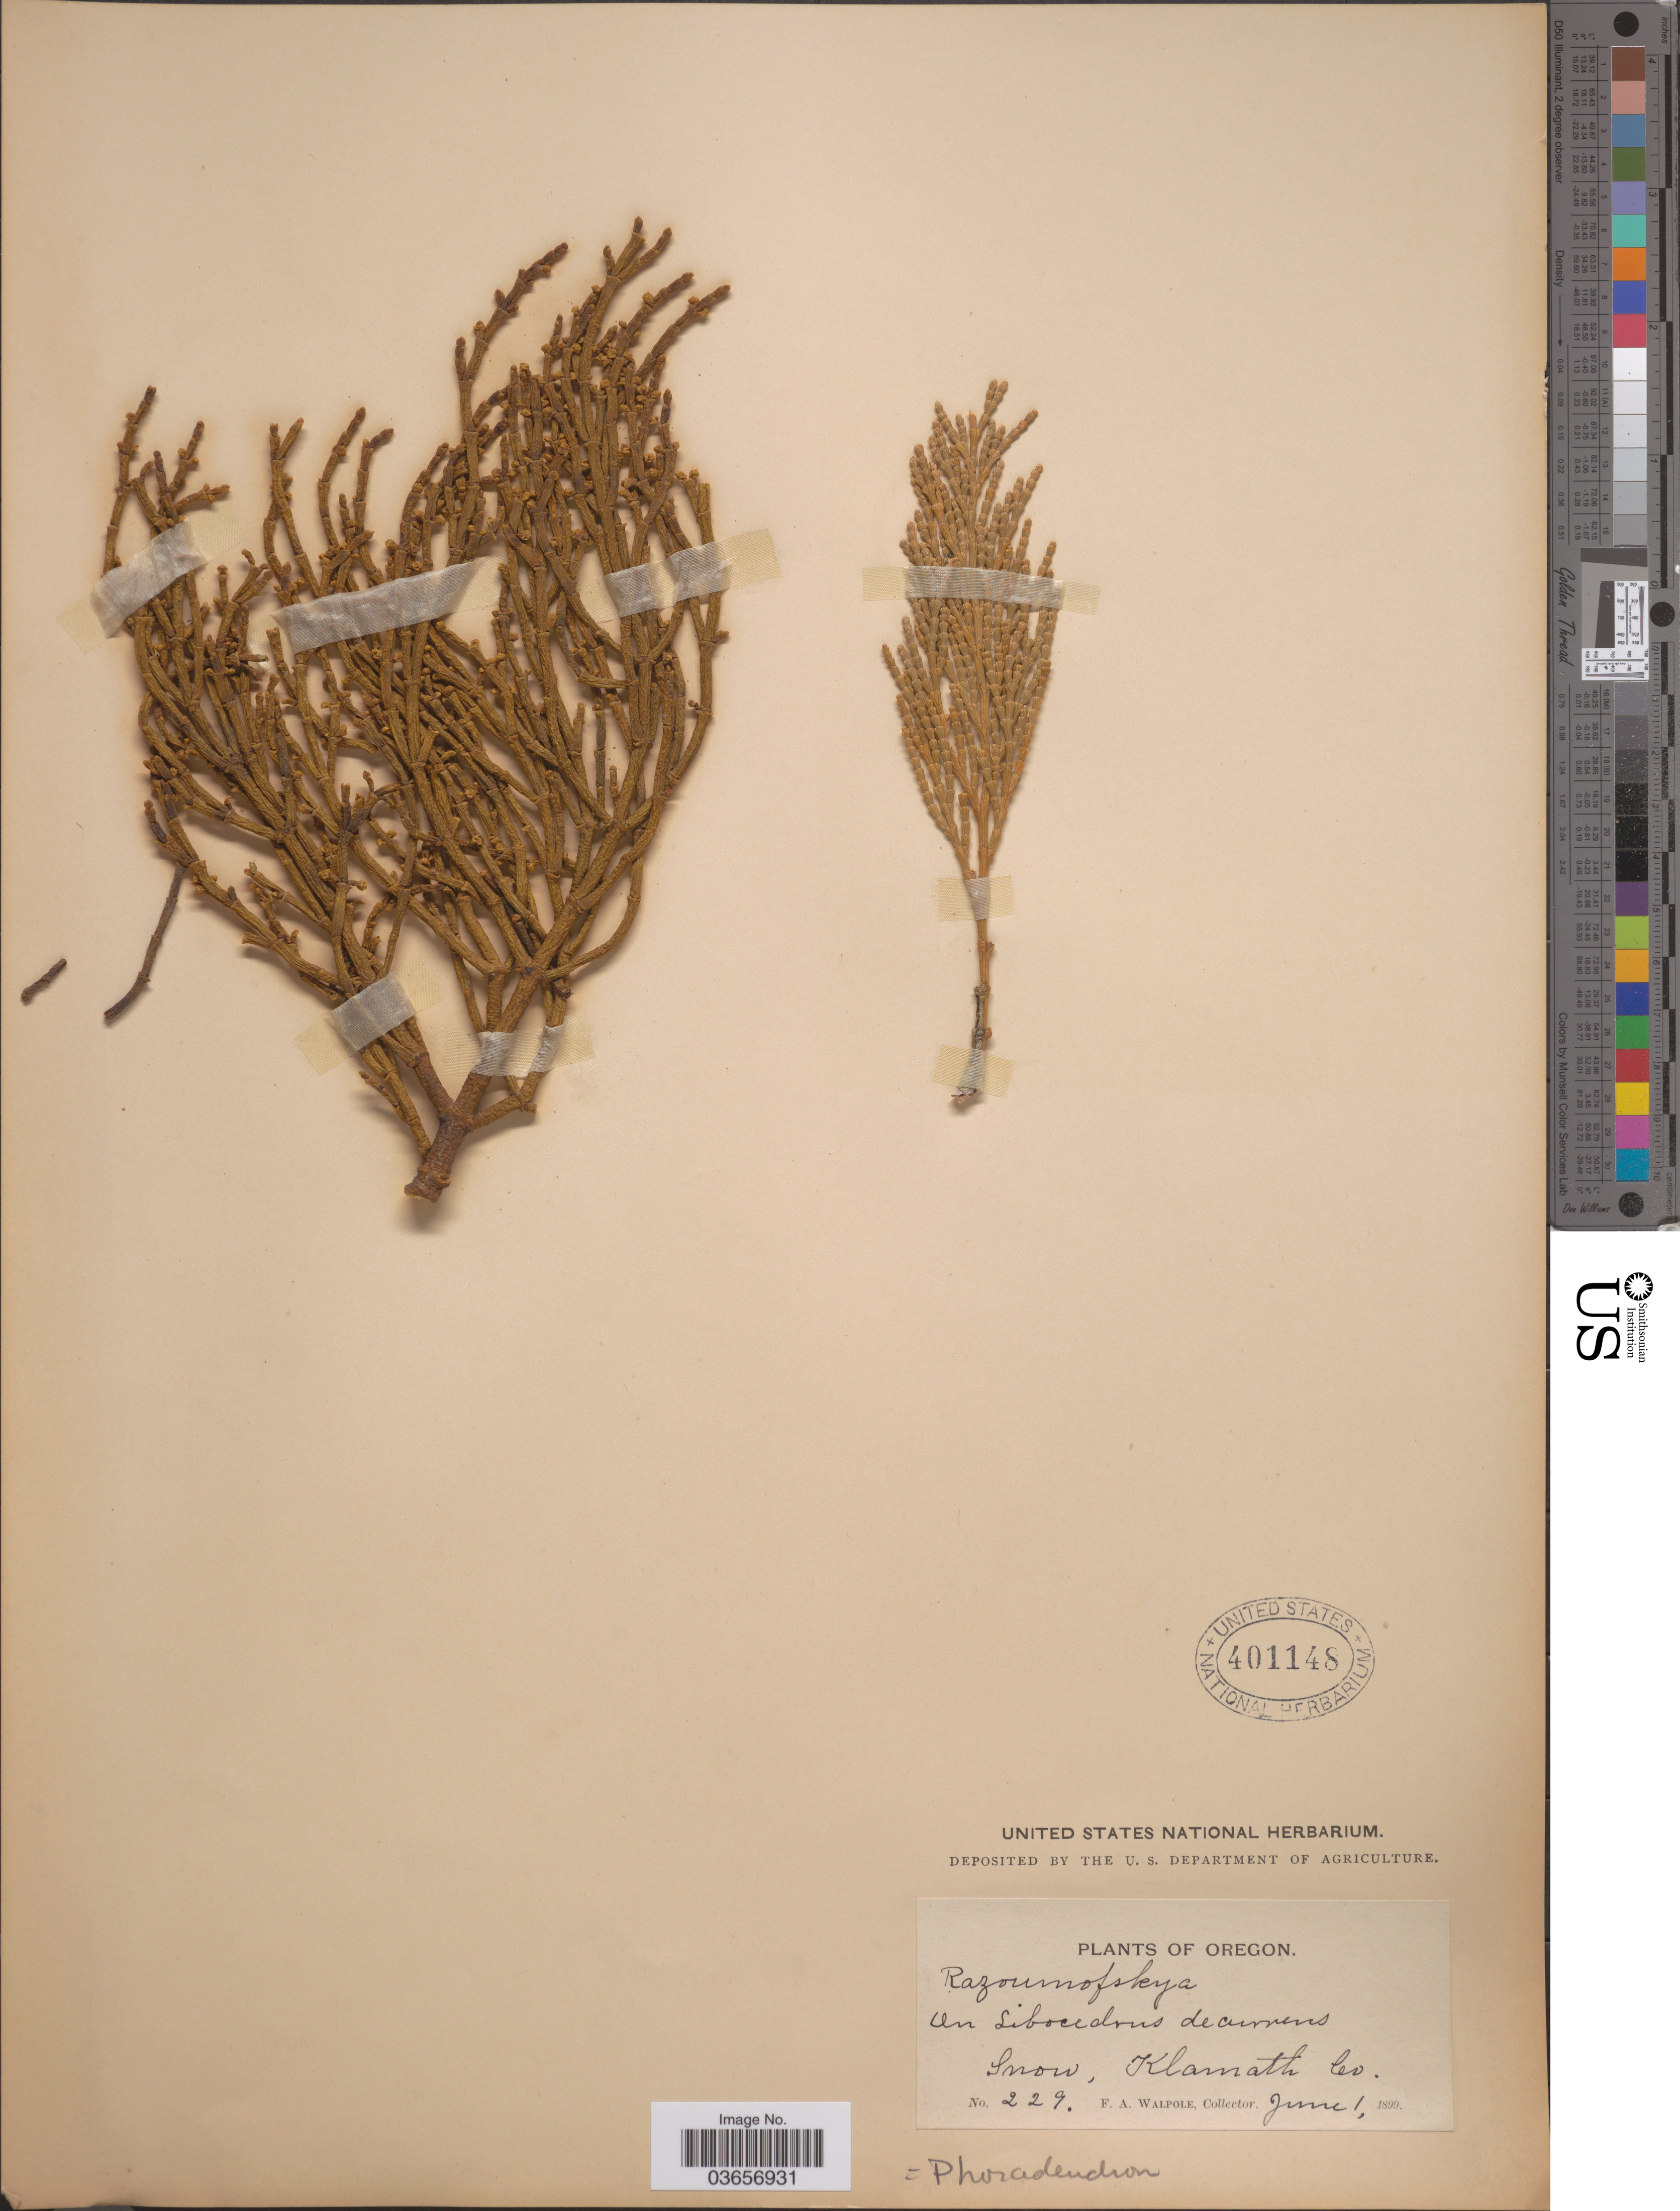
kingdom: Plantae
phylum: Tracheophyta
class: Magnoliopsida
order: Santalales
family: Viscaceae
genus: Phoradendron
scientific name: Phoradendron libocedri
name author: (Engelm.) Howell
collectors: F. Walpole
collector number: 229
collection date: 1899-06-01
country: United States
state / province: Oregon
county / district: Klamath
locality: Snow, Klamath Co.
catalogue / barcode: US 401148